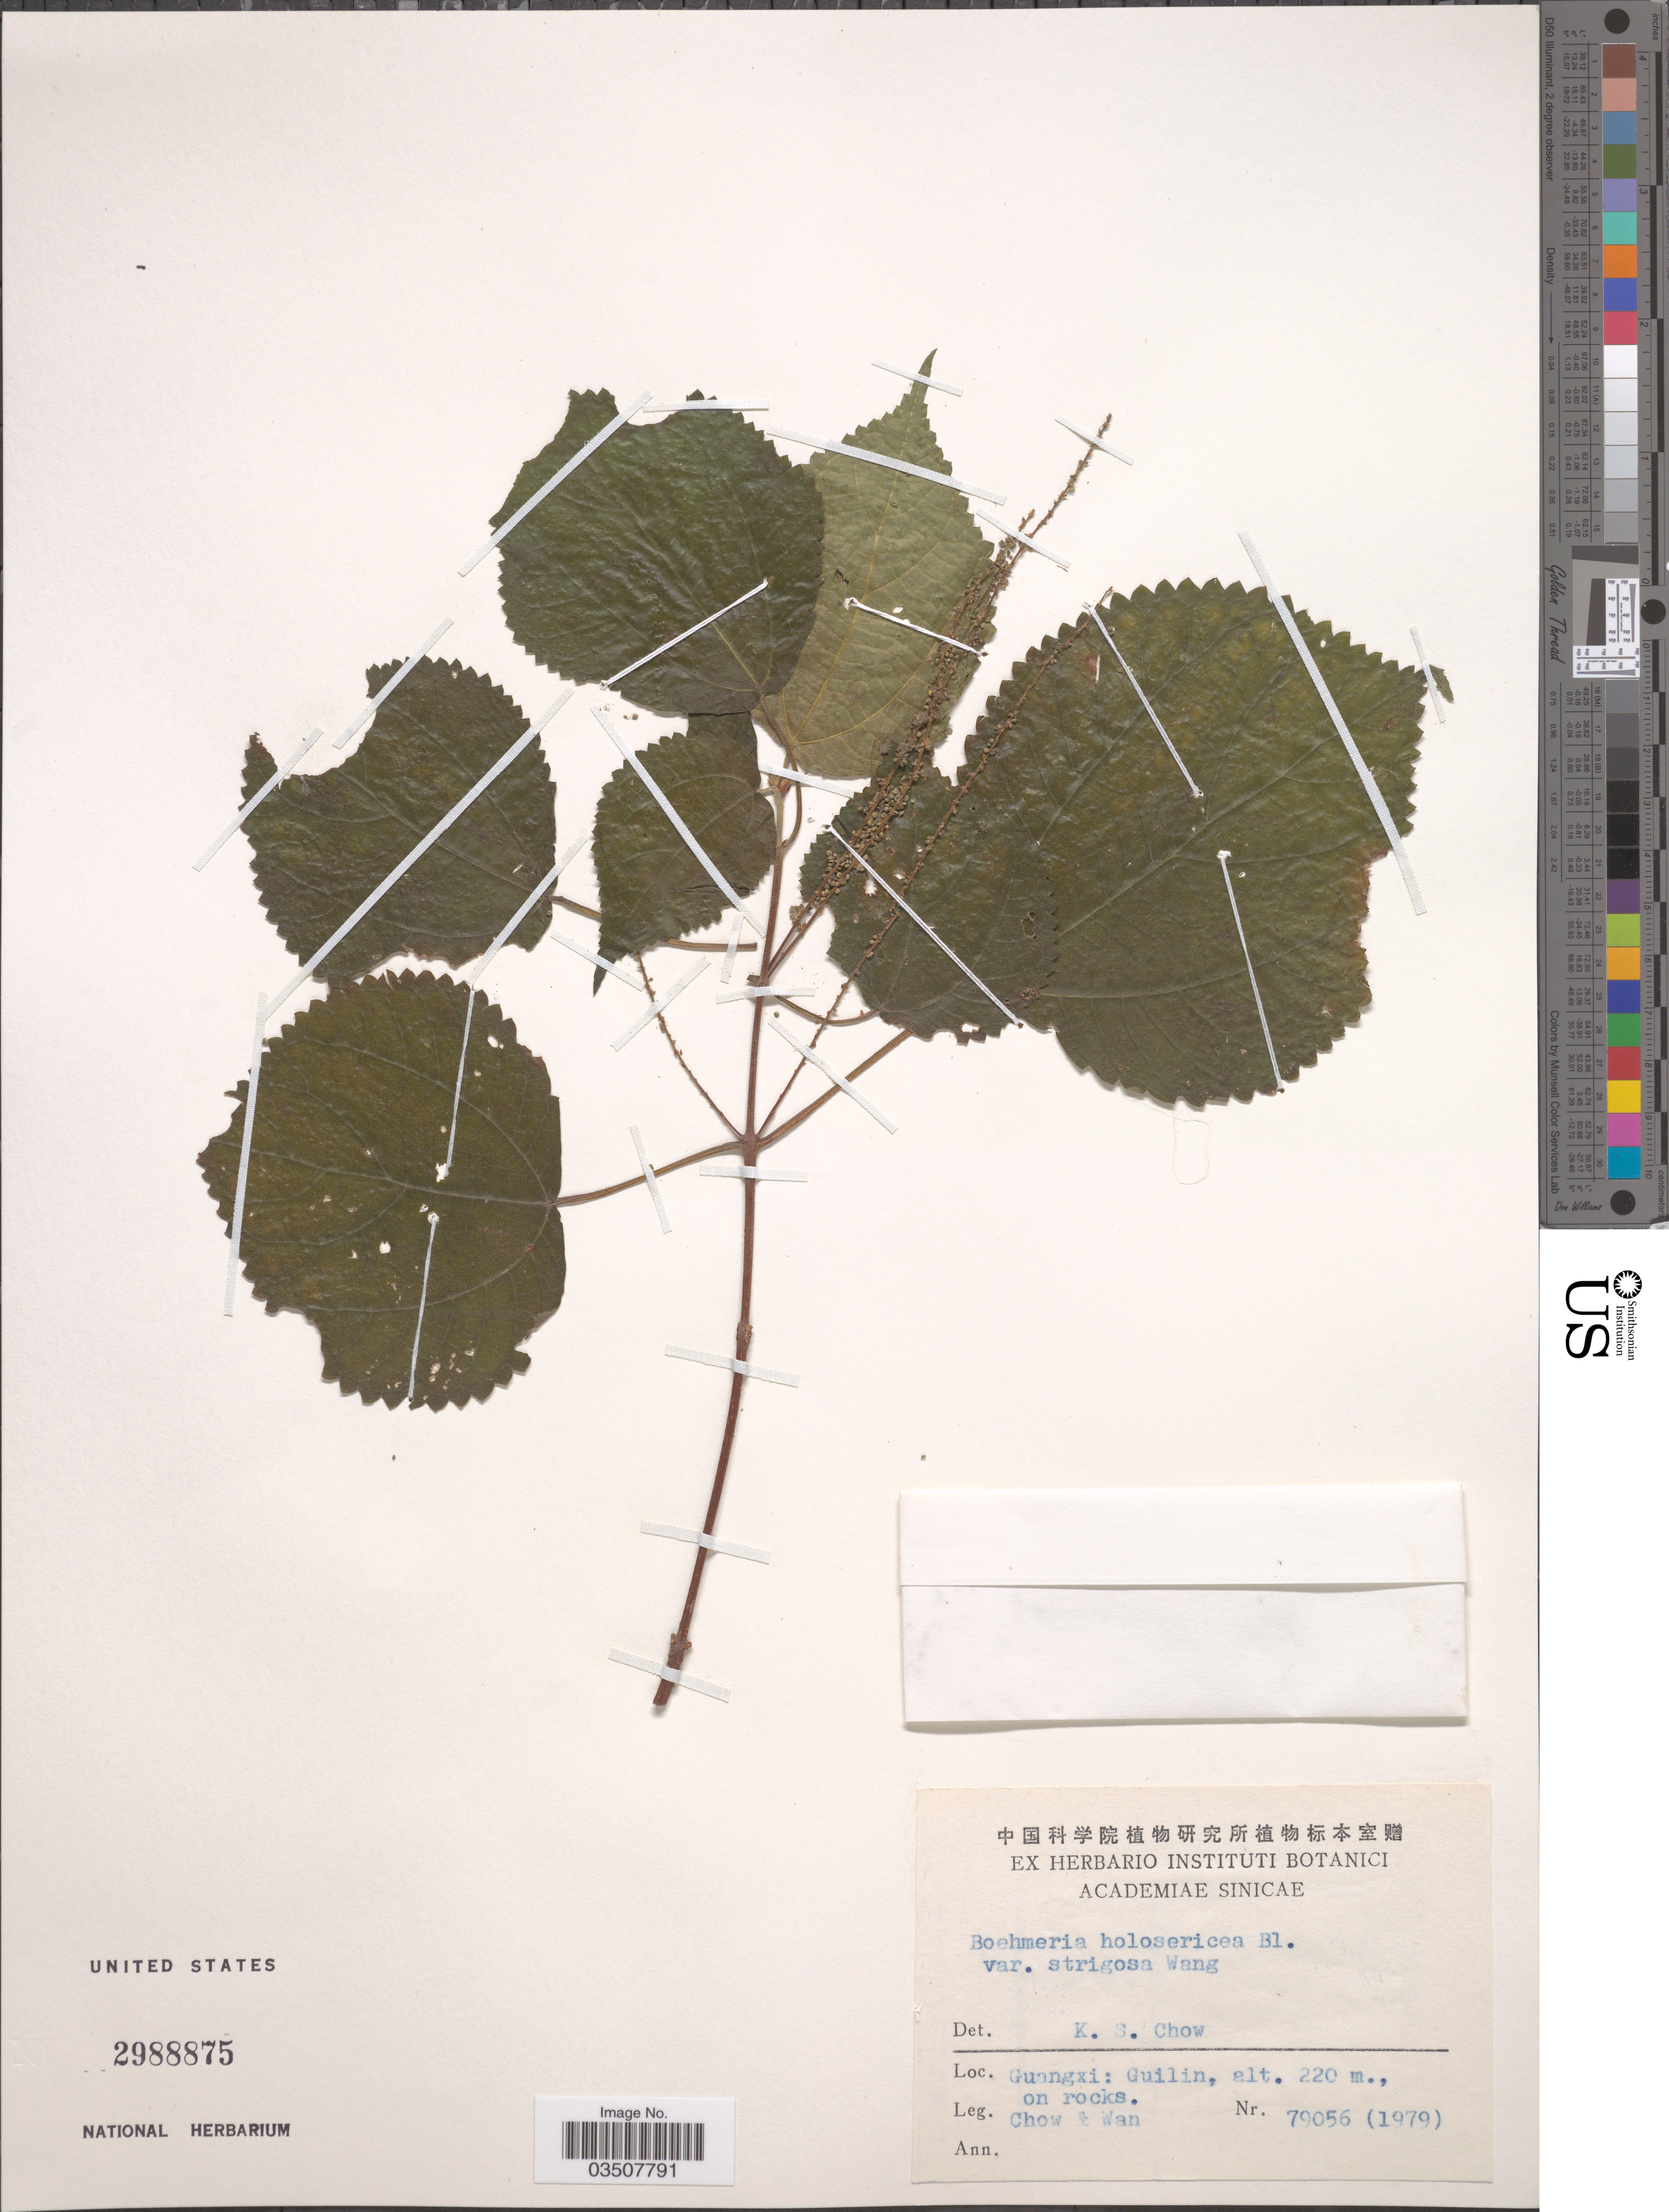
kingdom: Plantae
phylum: Tracheophyta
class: Magnoliopsida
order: Rosales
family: Urticaceae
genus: Boehmeria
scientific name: Boehmeria holosericea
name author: Blume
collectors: Chow, -- & -. Wan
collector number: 79056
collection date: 1979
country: China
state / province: Guangxi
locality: Guilin.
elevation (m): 220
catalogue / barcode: US 2988875